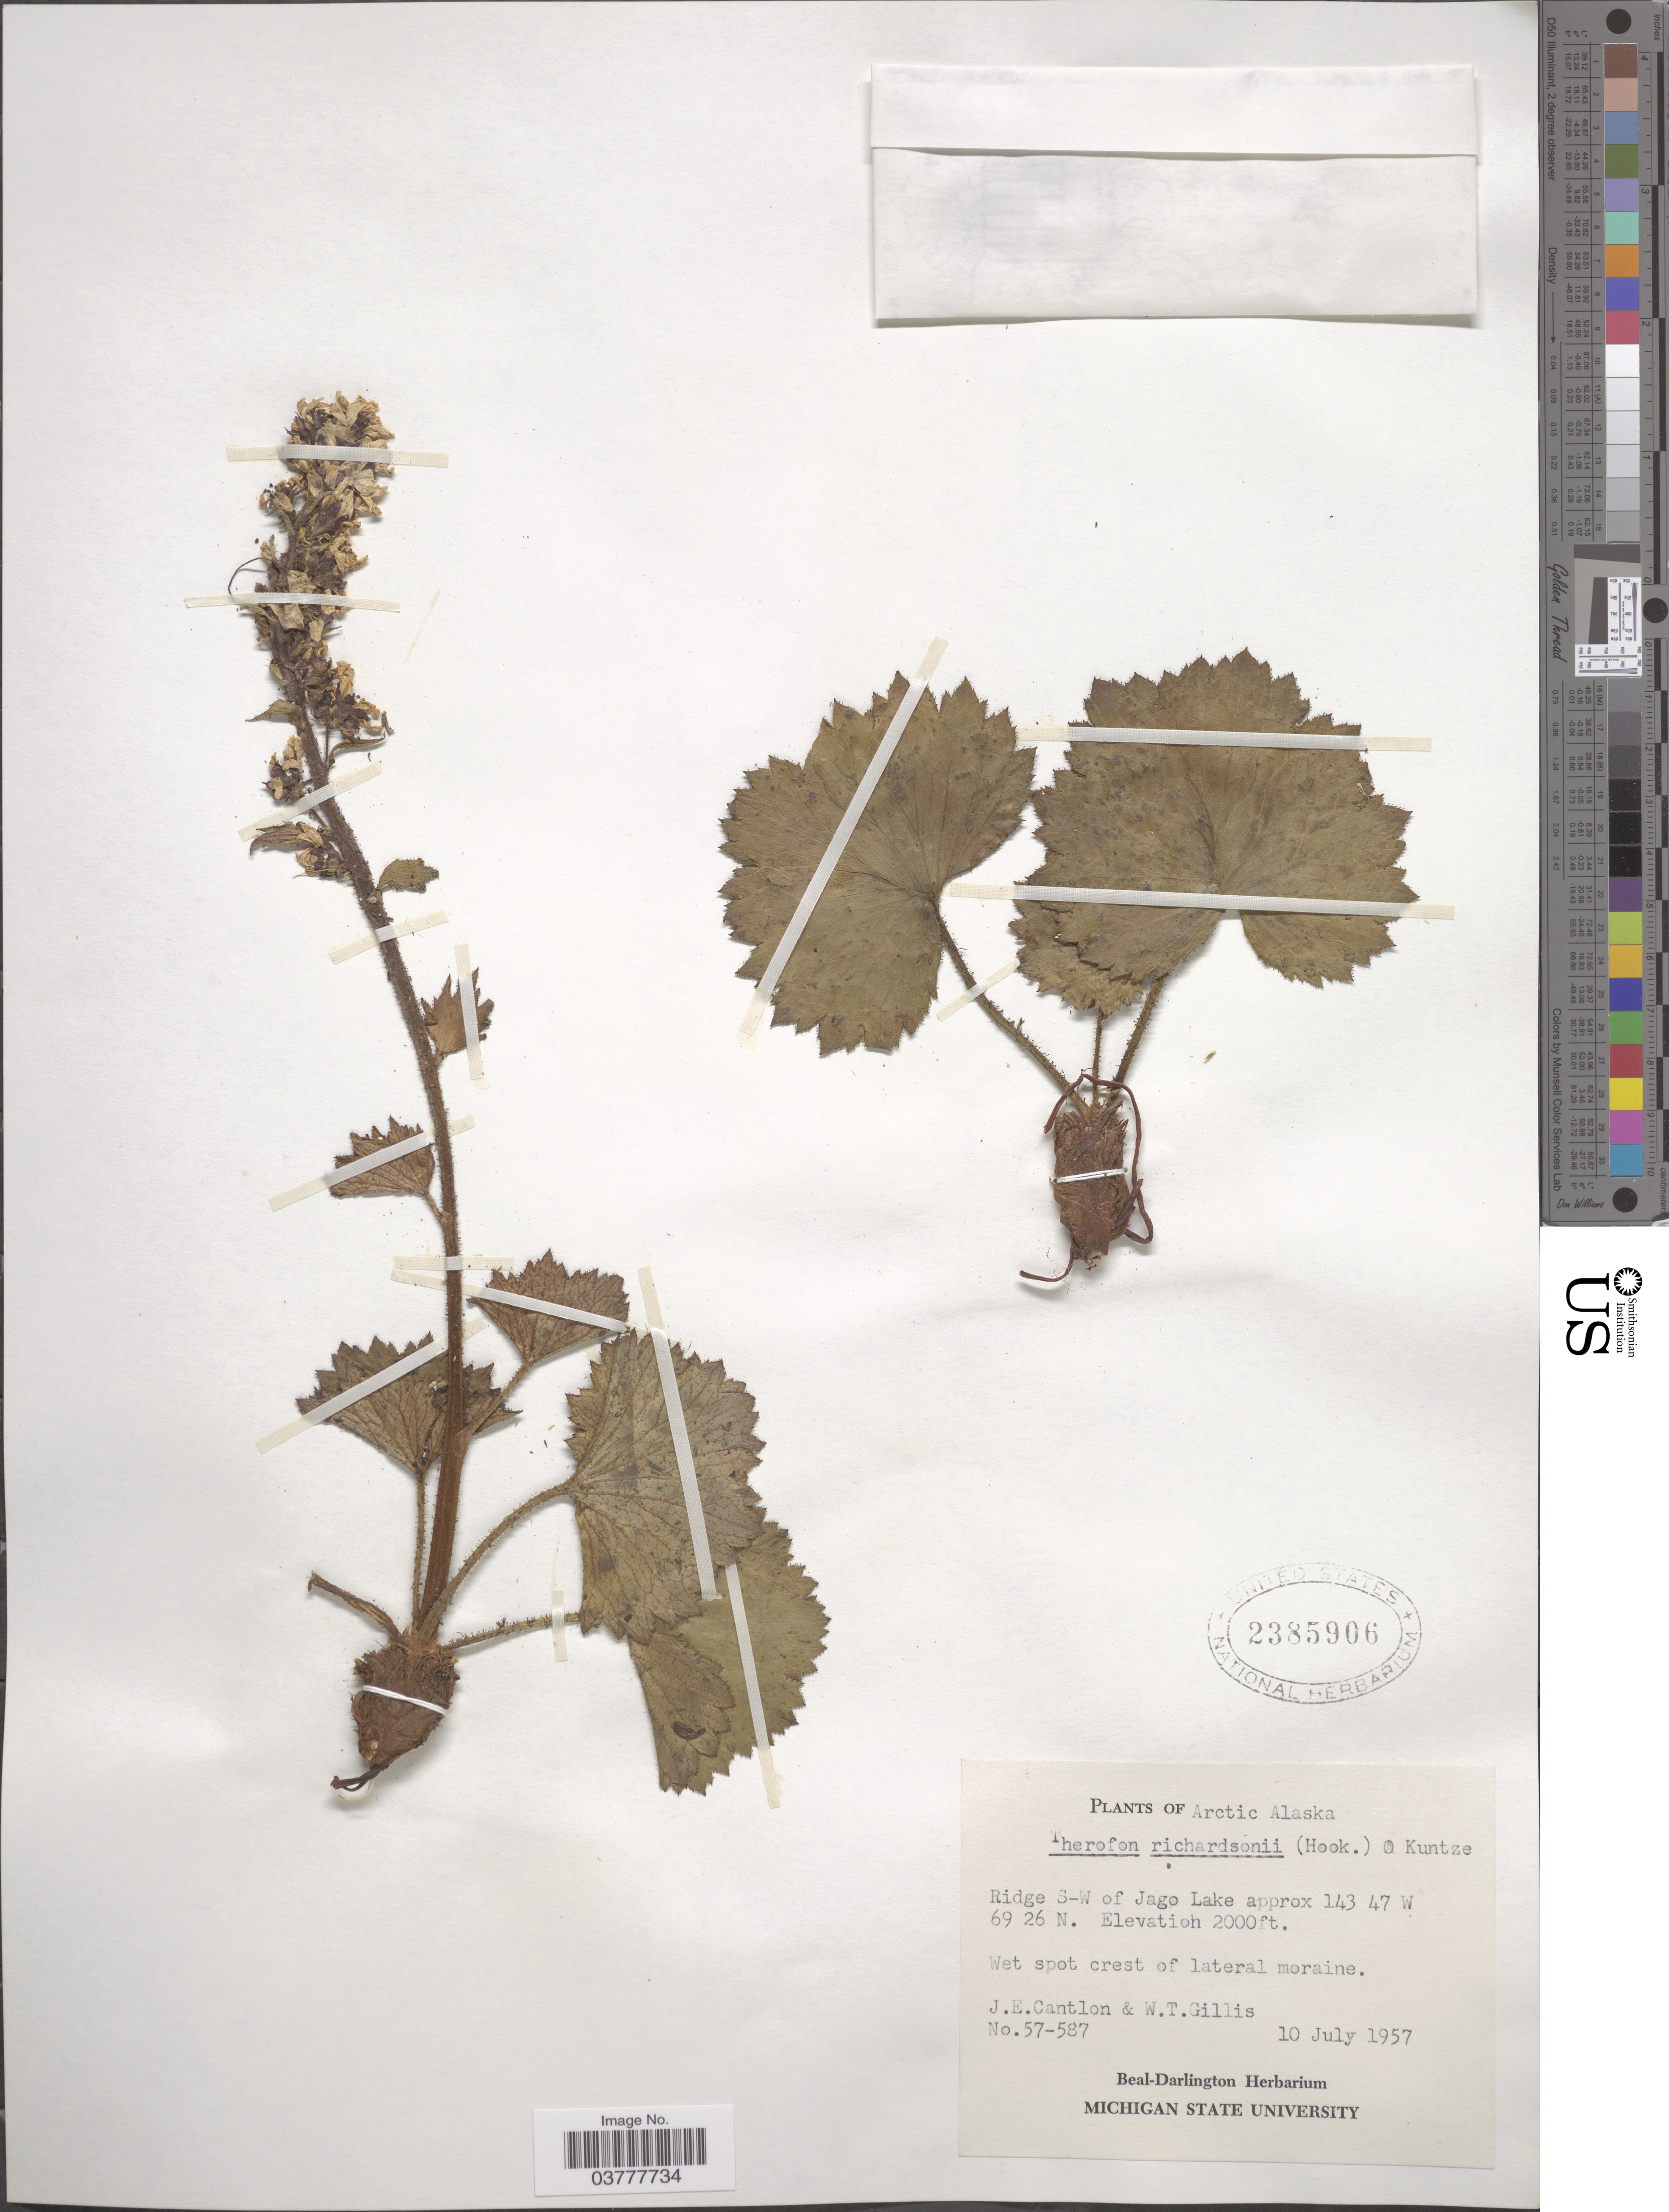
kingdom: Plantae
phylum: Tracheophyta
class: Magnoliopsida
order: Saxifragales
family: Saxifragaceae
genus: Boykinia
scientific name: Boykinia richardsonii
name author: (Hook.) A. Gray ex B.D. Jacks.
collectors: J. Cantlon & W. T. Gillis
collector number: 57-587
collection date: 1957-07-10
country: United States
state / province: Alaska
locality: Arctic Alaska. Ridge S-W of Jago Lake.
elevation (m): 610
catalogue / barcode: US 2385906